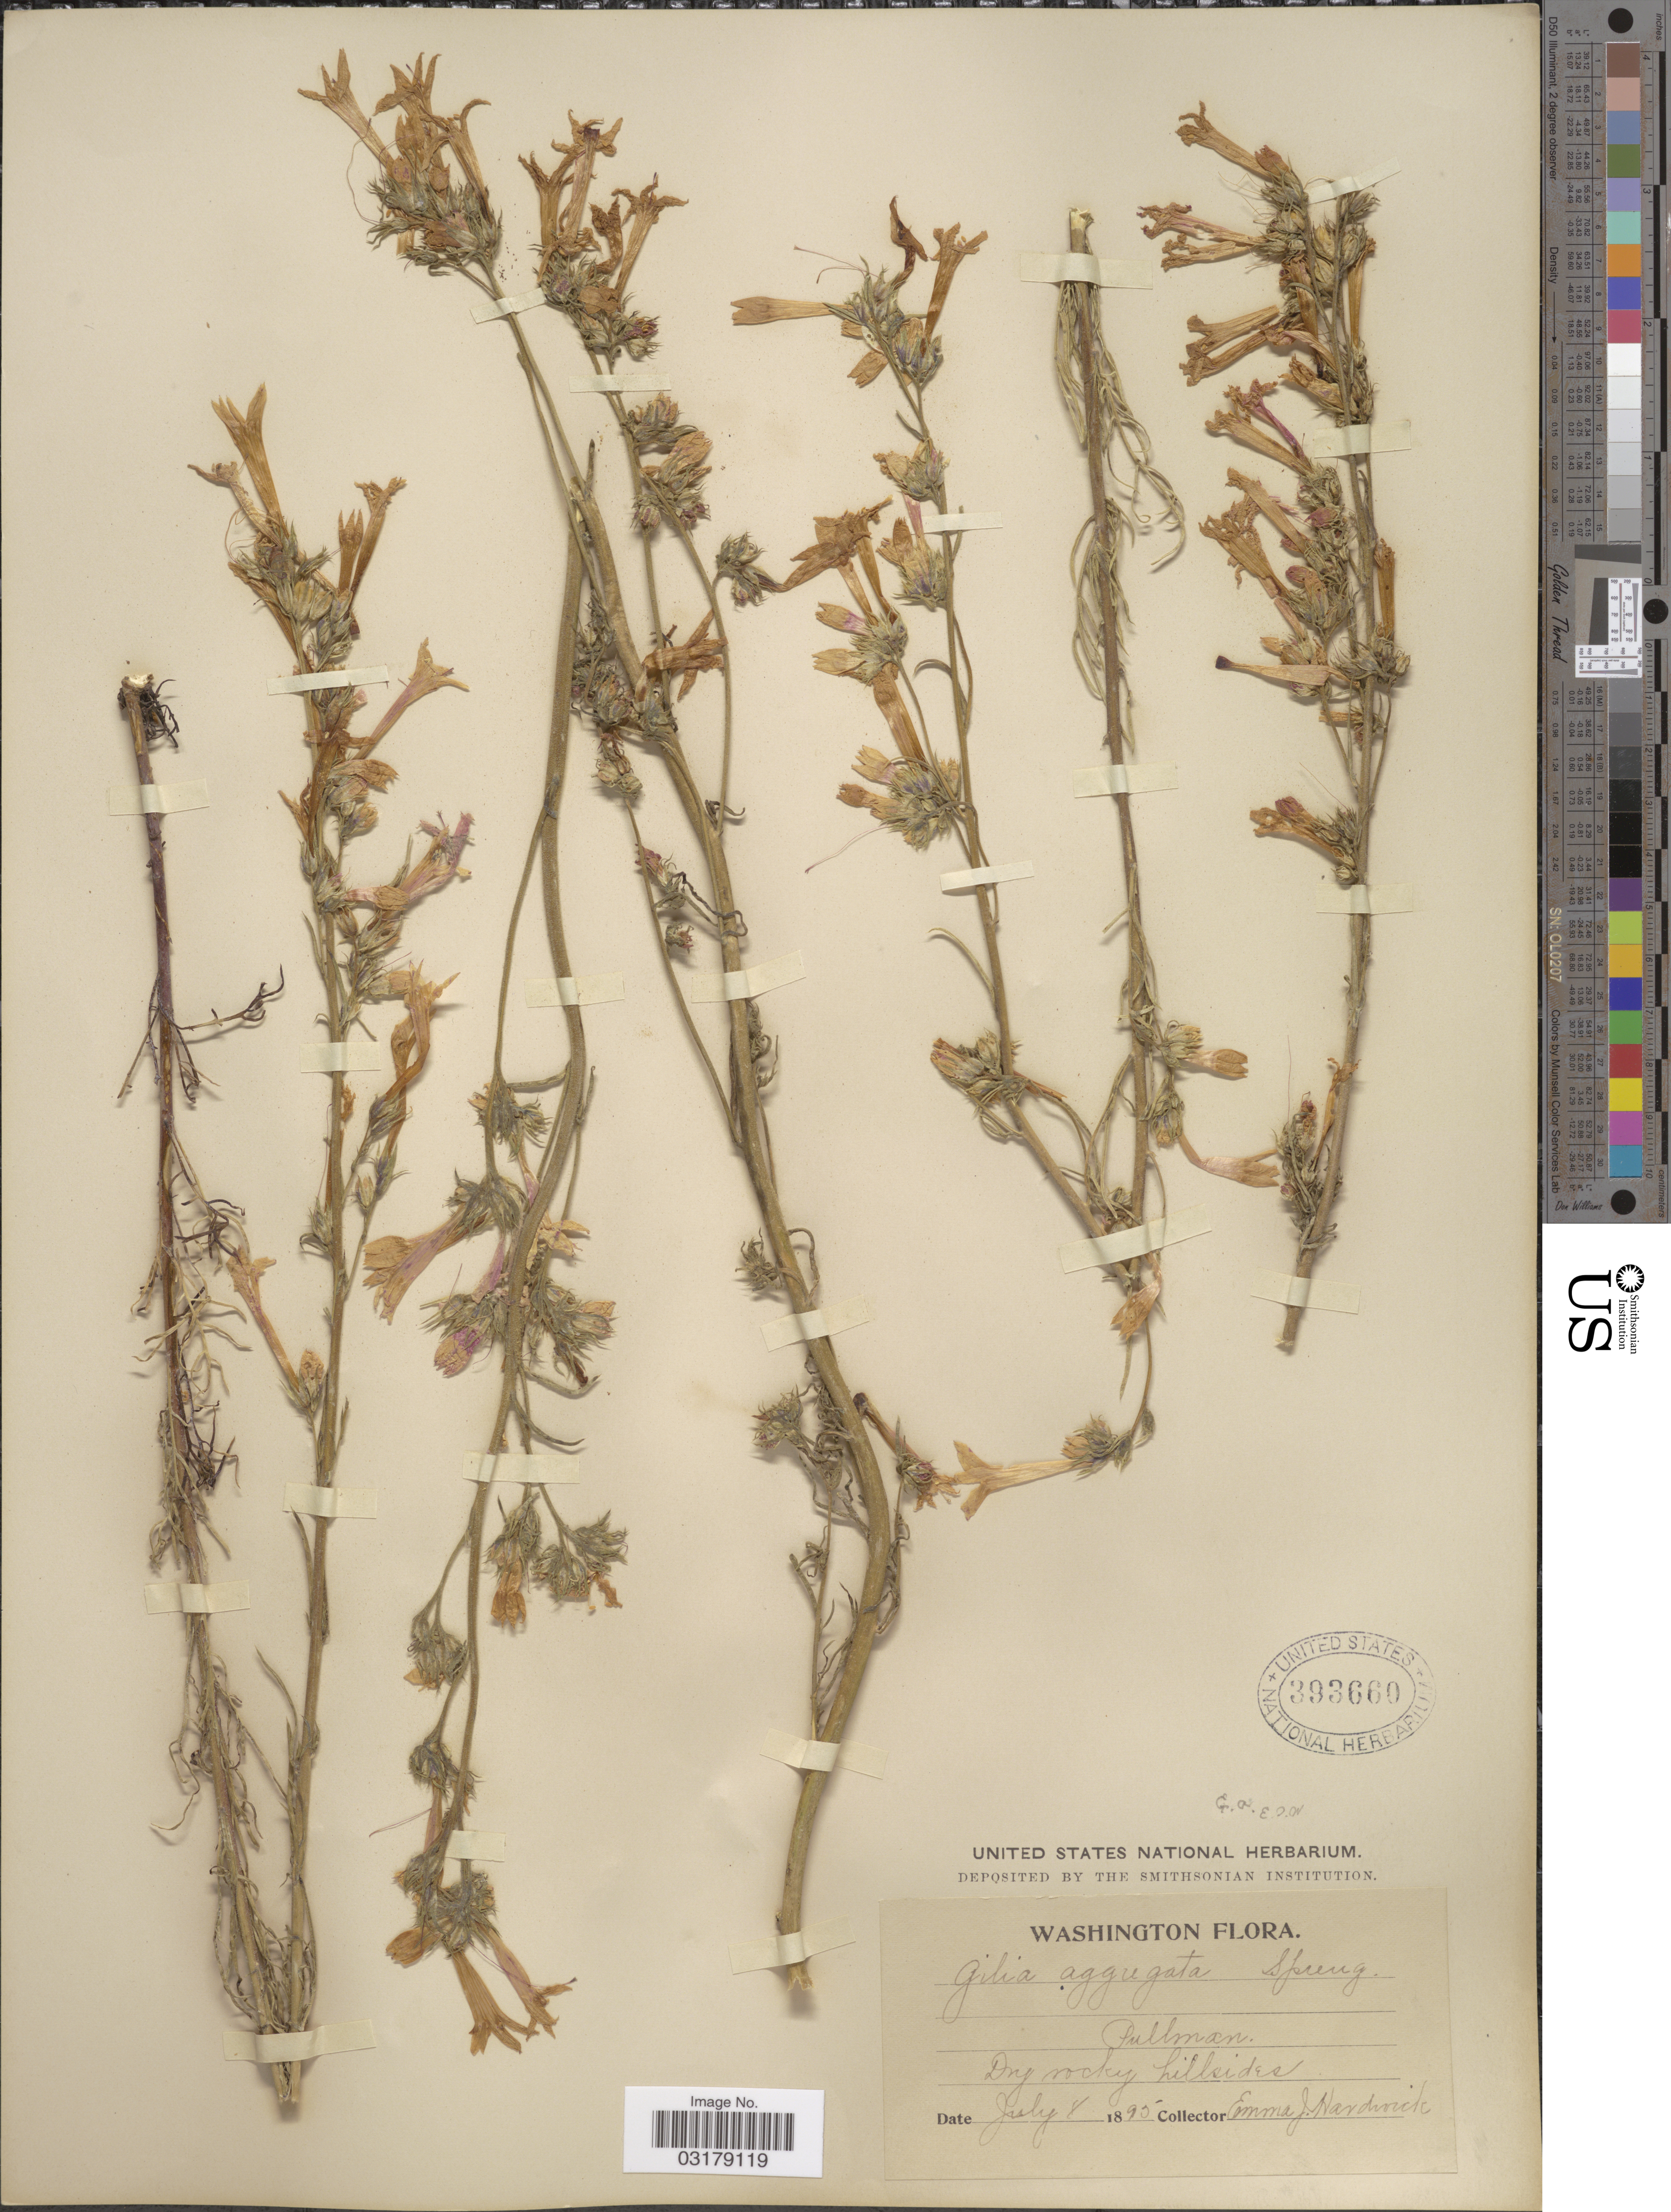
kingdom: Plantae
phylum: Tracheophyta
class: Magnoliopsida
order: Ericales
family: Polemoniaceae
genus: Ipomopsis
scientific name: Ipomopsis aggregata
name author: (Pursh) V.E. Grant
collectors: E. Hardwick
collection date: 1895-07-08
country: United States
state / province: Washington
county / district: Whitman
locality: Pullman. Dry rocky hillsides.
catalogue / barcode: US 393660